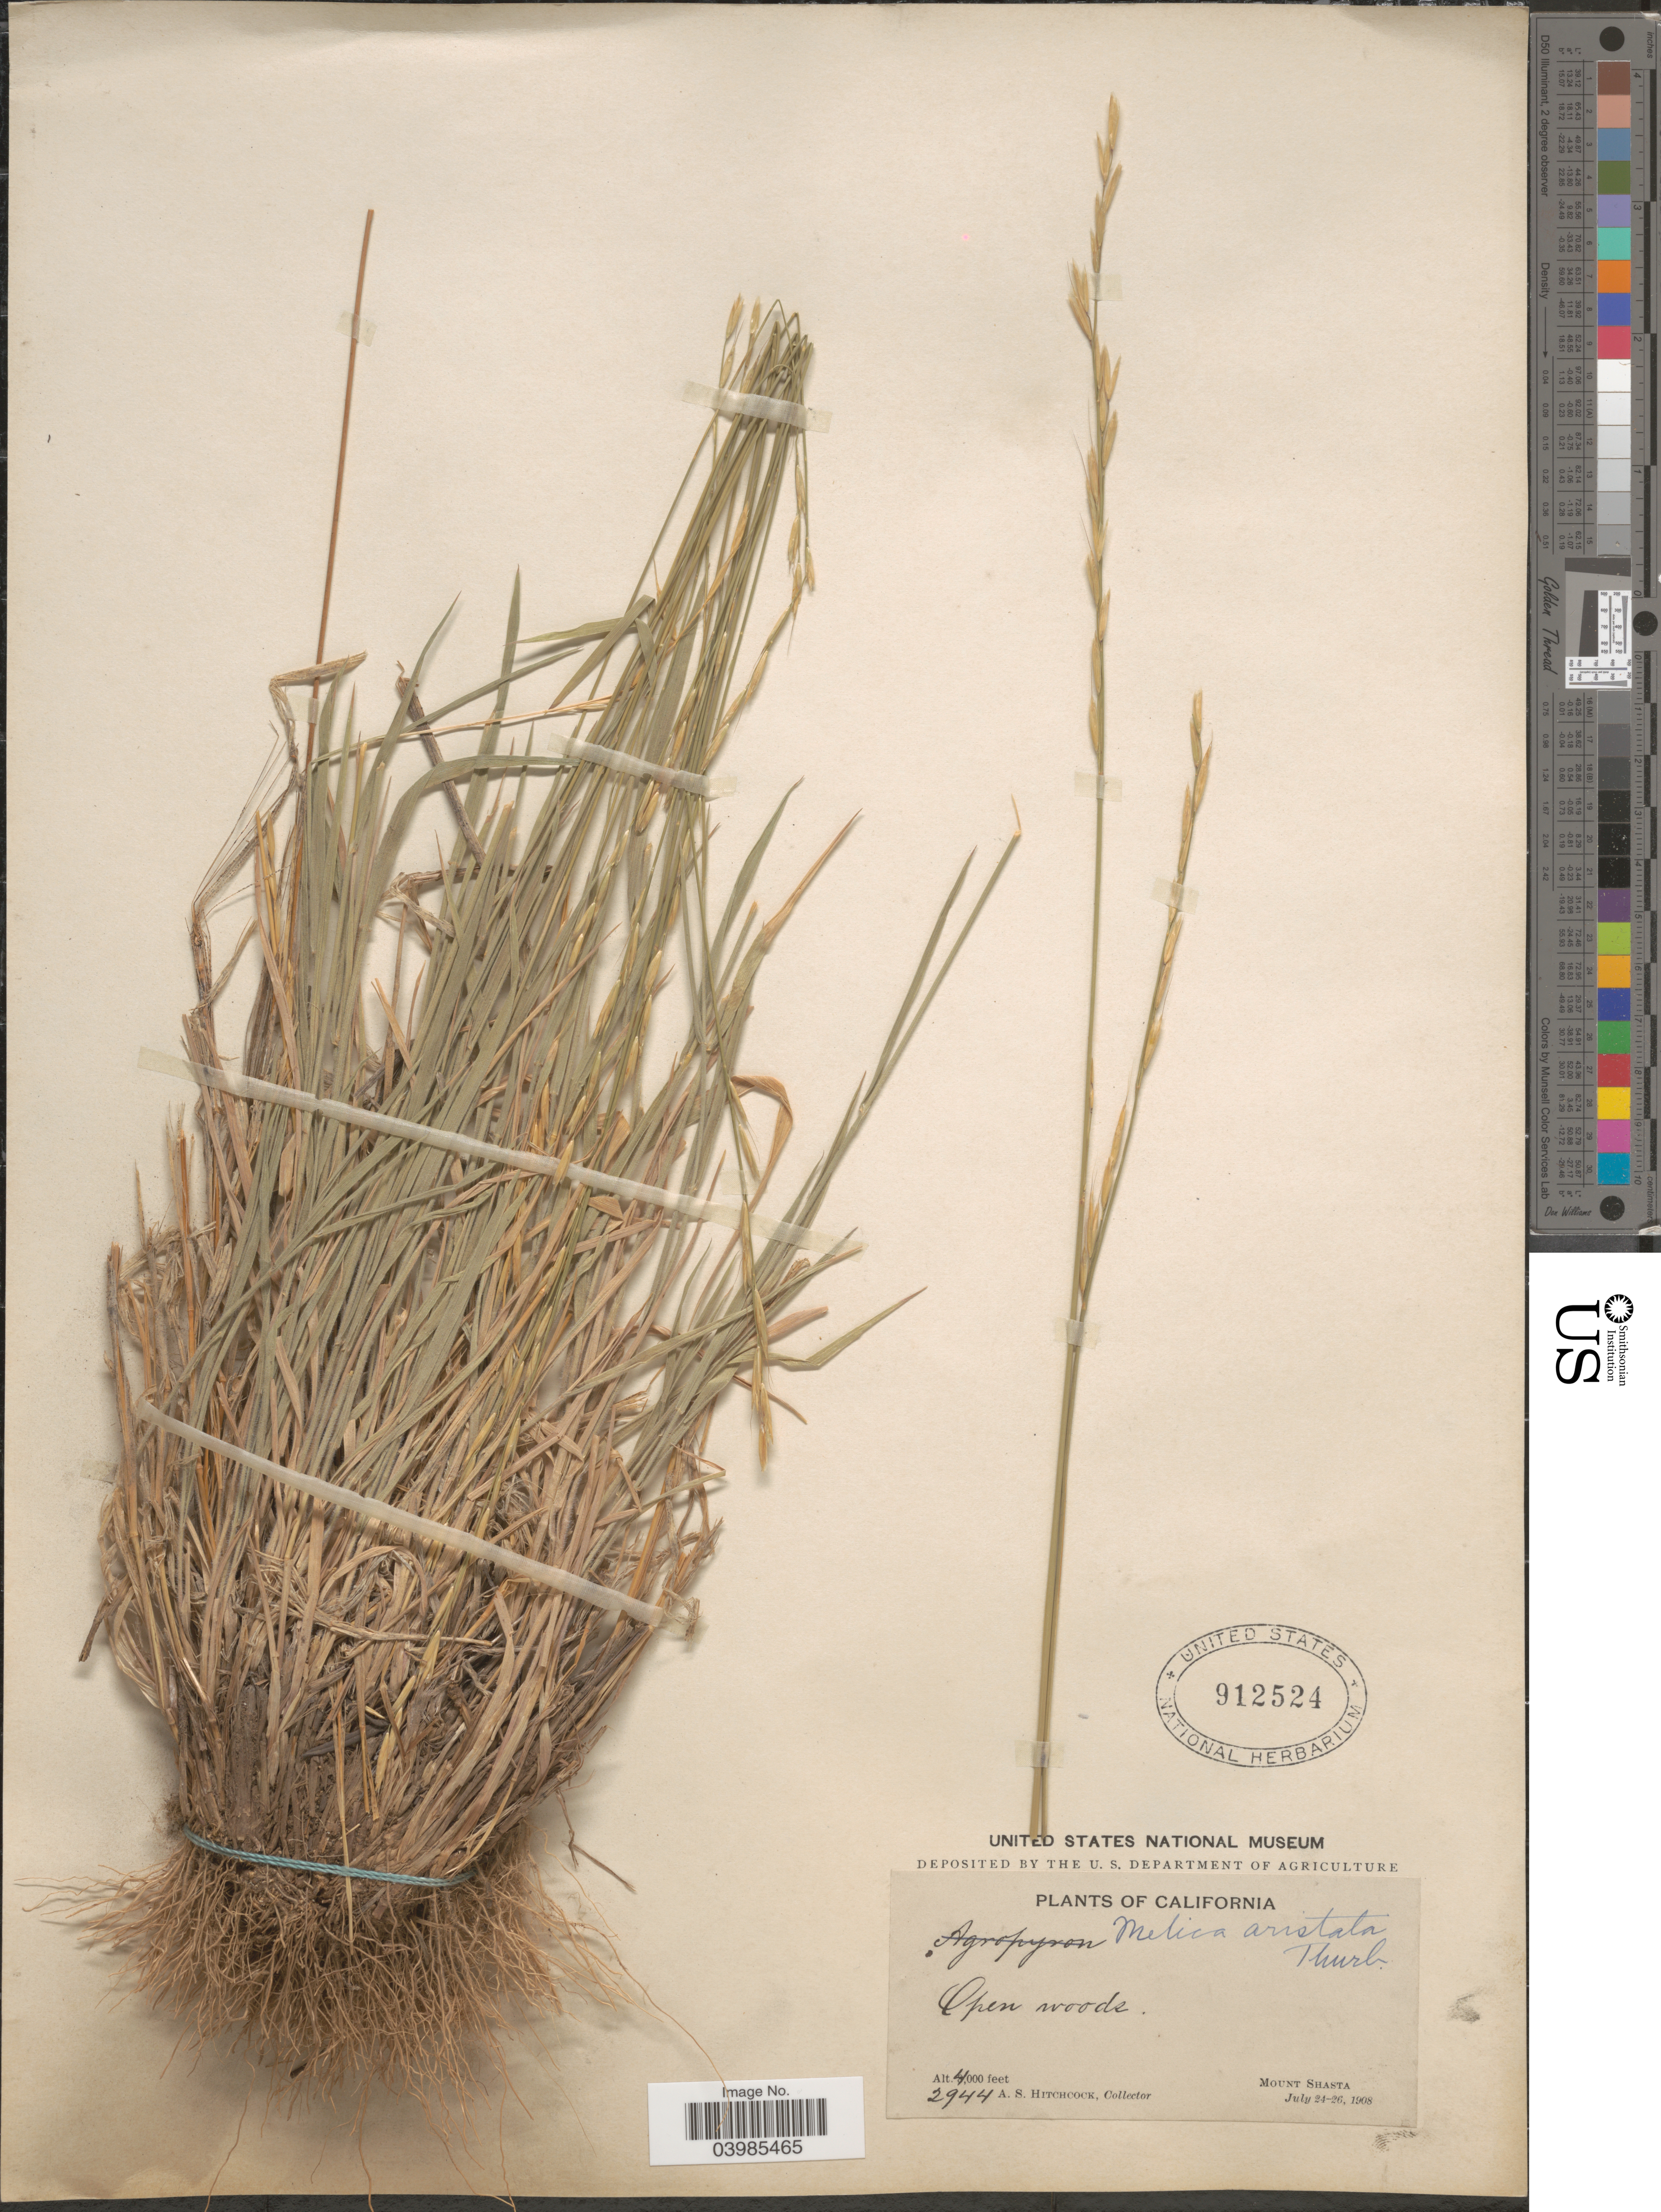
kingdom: Plantae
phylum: Tracheophyta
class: Liliopsida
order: Poales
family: Poaceae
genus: Melica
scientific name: Melica aristata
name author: Thurb. ex Bol.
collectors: A. S. Hitchcock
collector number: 2944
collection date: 1908-07-24/1908-07-26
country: United States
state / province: California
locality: Mount Shasta.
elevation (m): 1219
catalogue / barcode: US 912524